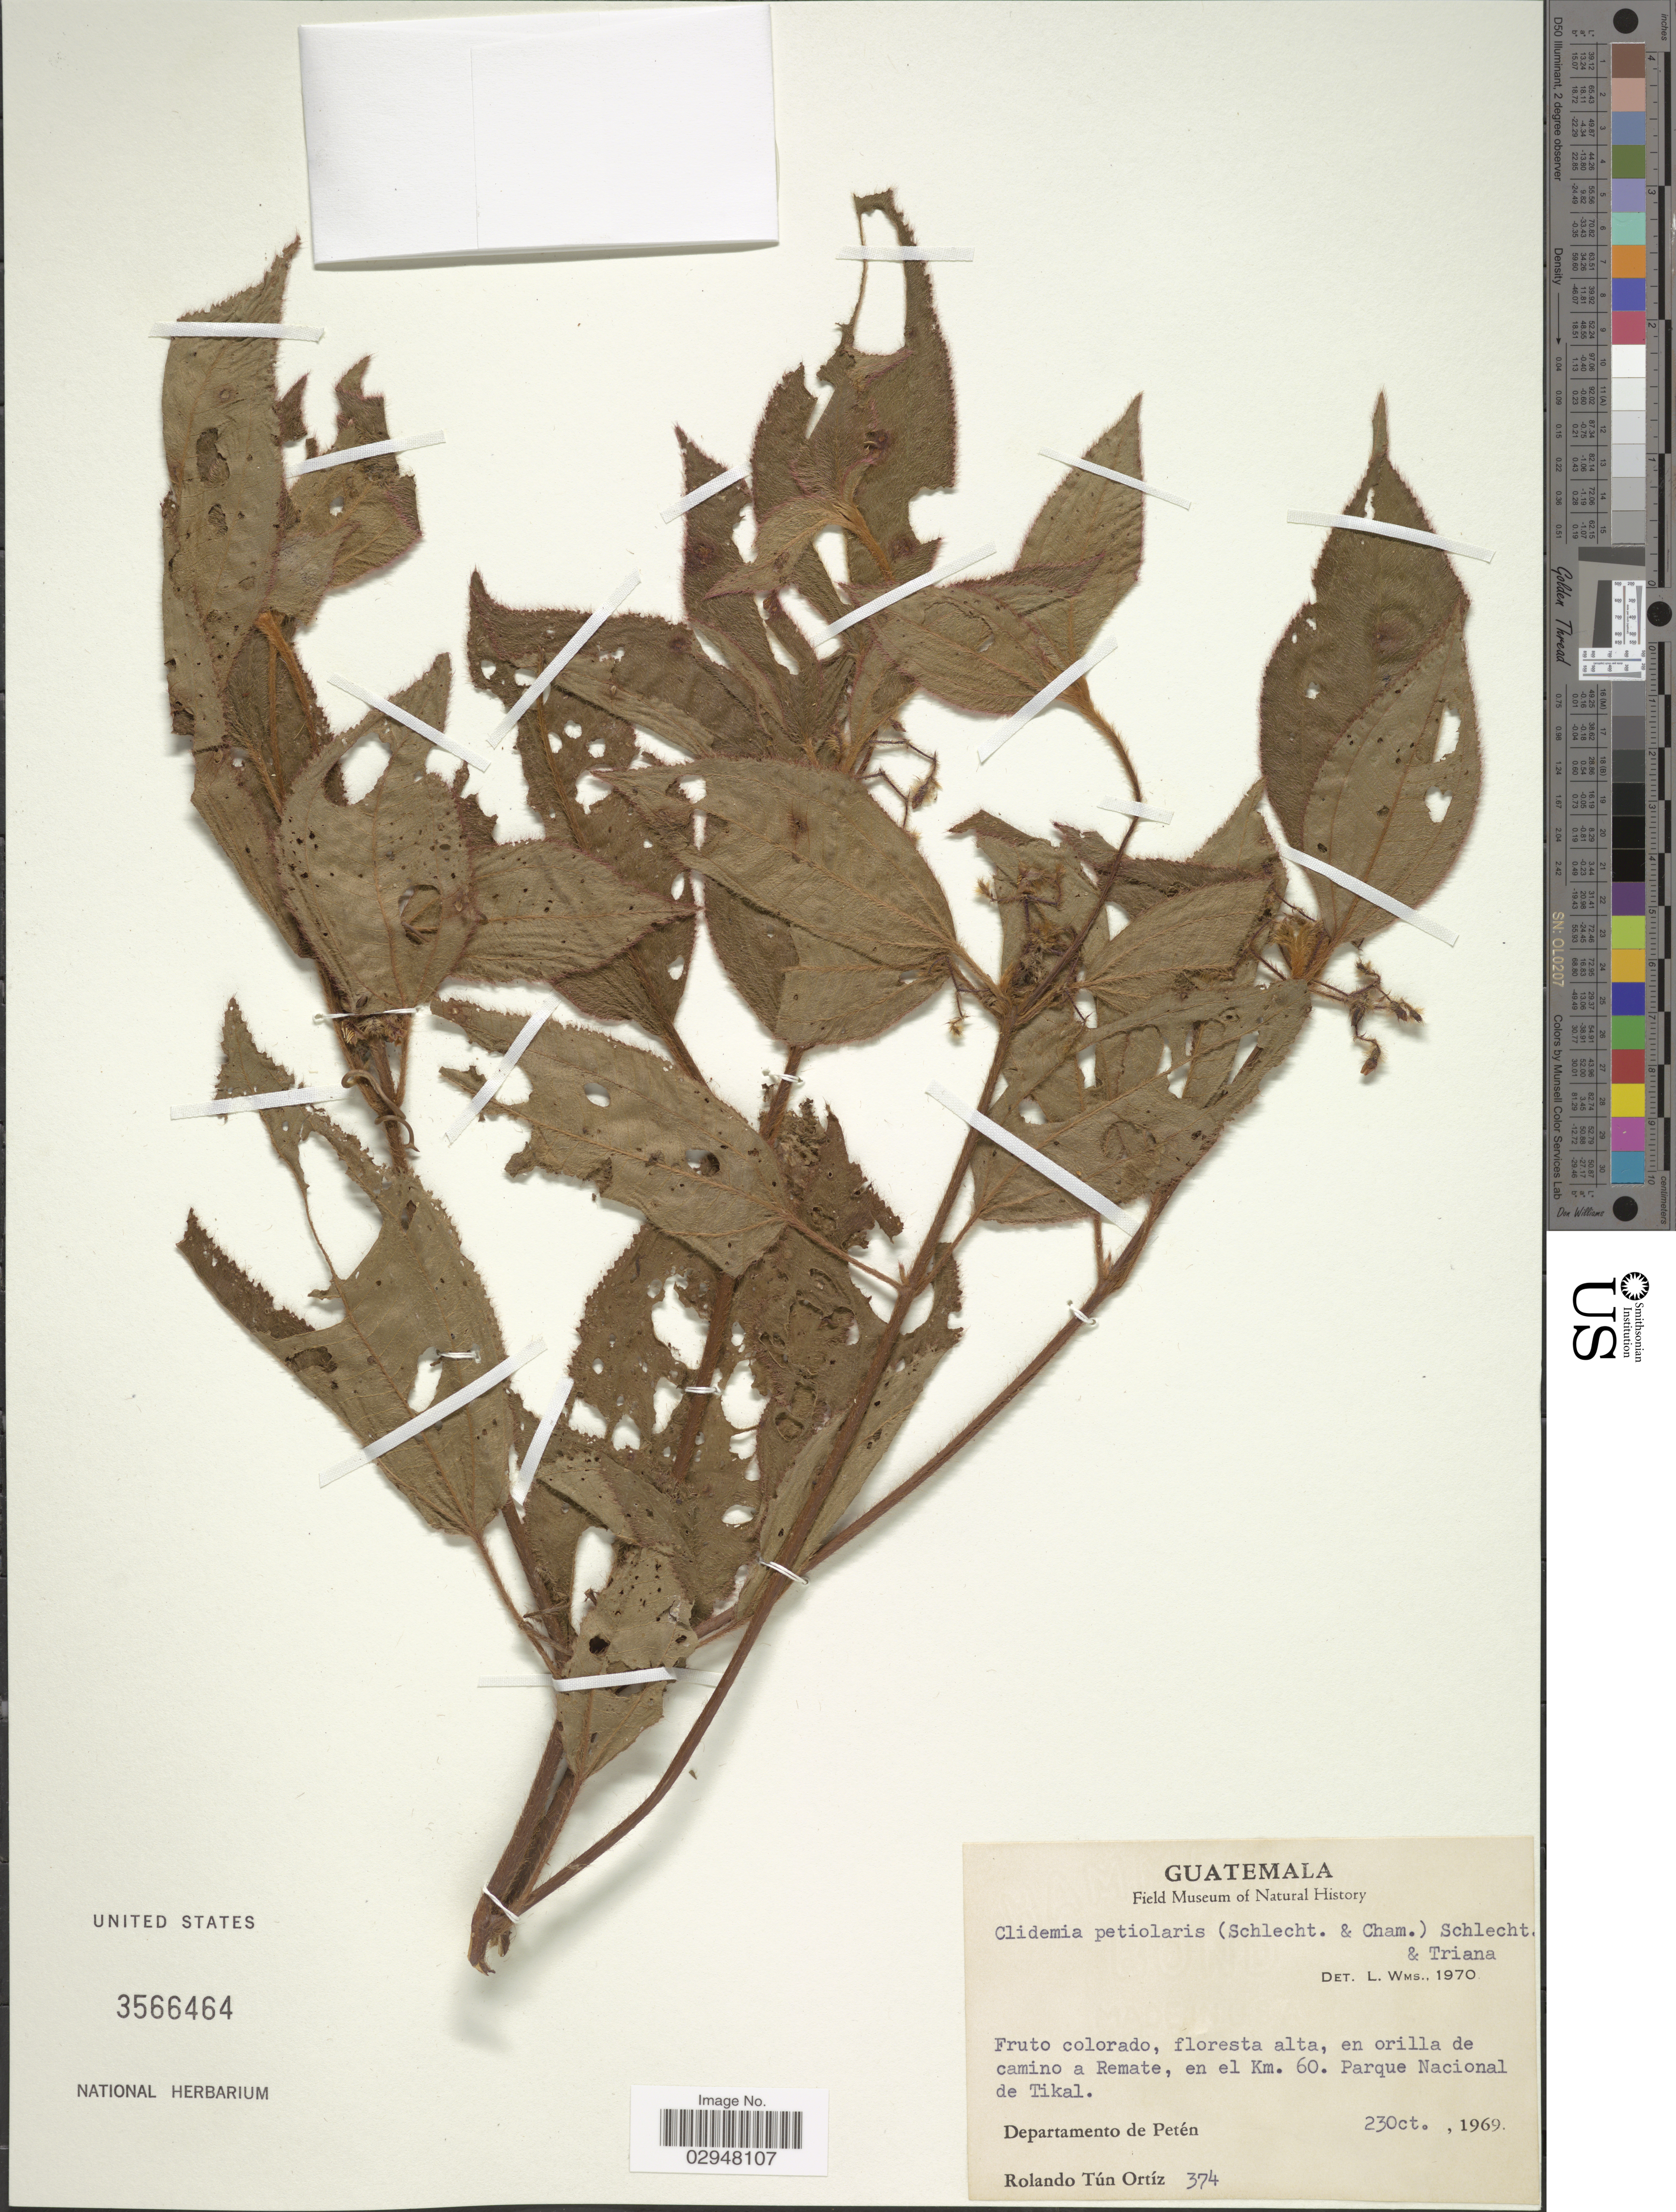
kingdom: Plantae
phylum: Tracheophyta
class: Magnoliopsida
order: Myrtales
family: Melastomataceae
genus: Clidemia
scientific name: Clidemia petiolaris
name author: (Schltdl. & Cham.) Schltdl. ex Triana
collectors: R. Ortiz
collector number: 374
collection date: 1969-10-23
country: Guatemala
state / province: El Petén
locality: En orilla de camino a Remate, en el Km. 60. Parque Nacional de Tikal. Departamento de Petén.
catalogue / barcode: US 3566464